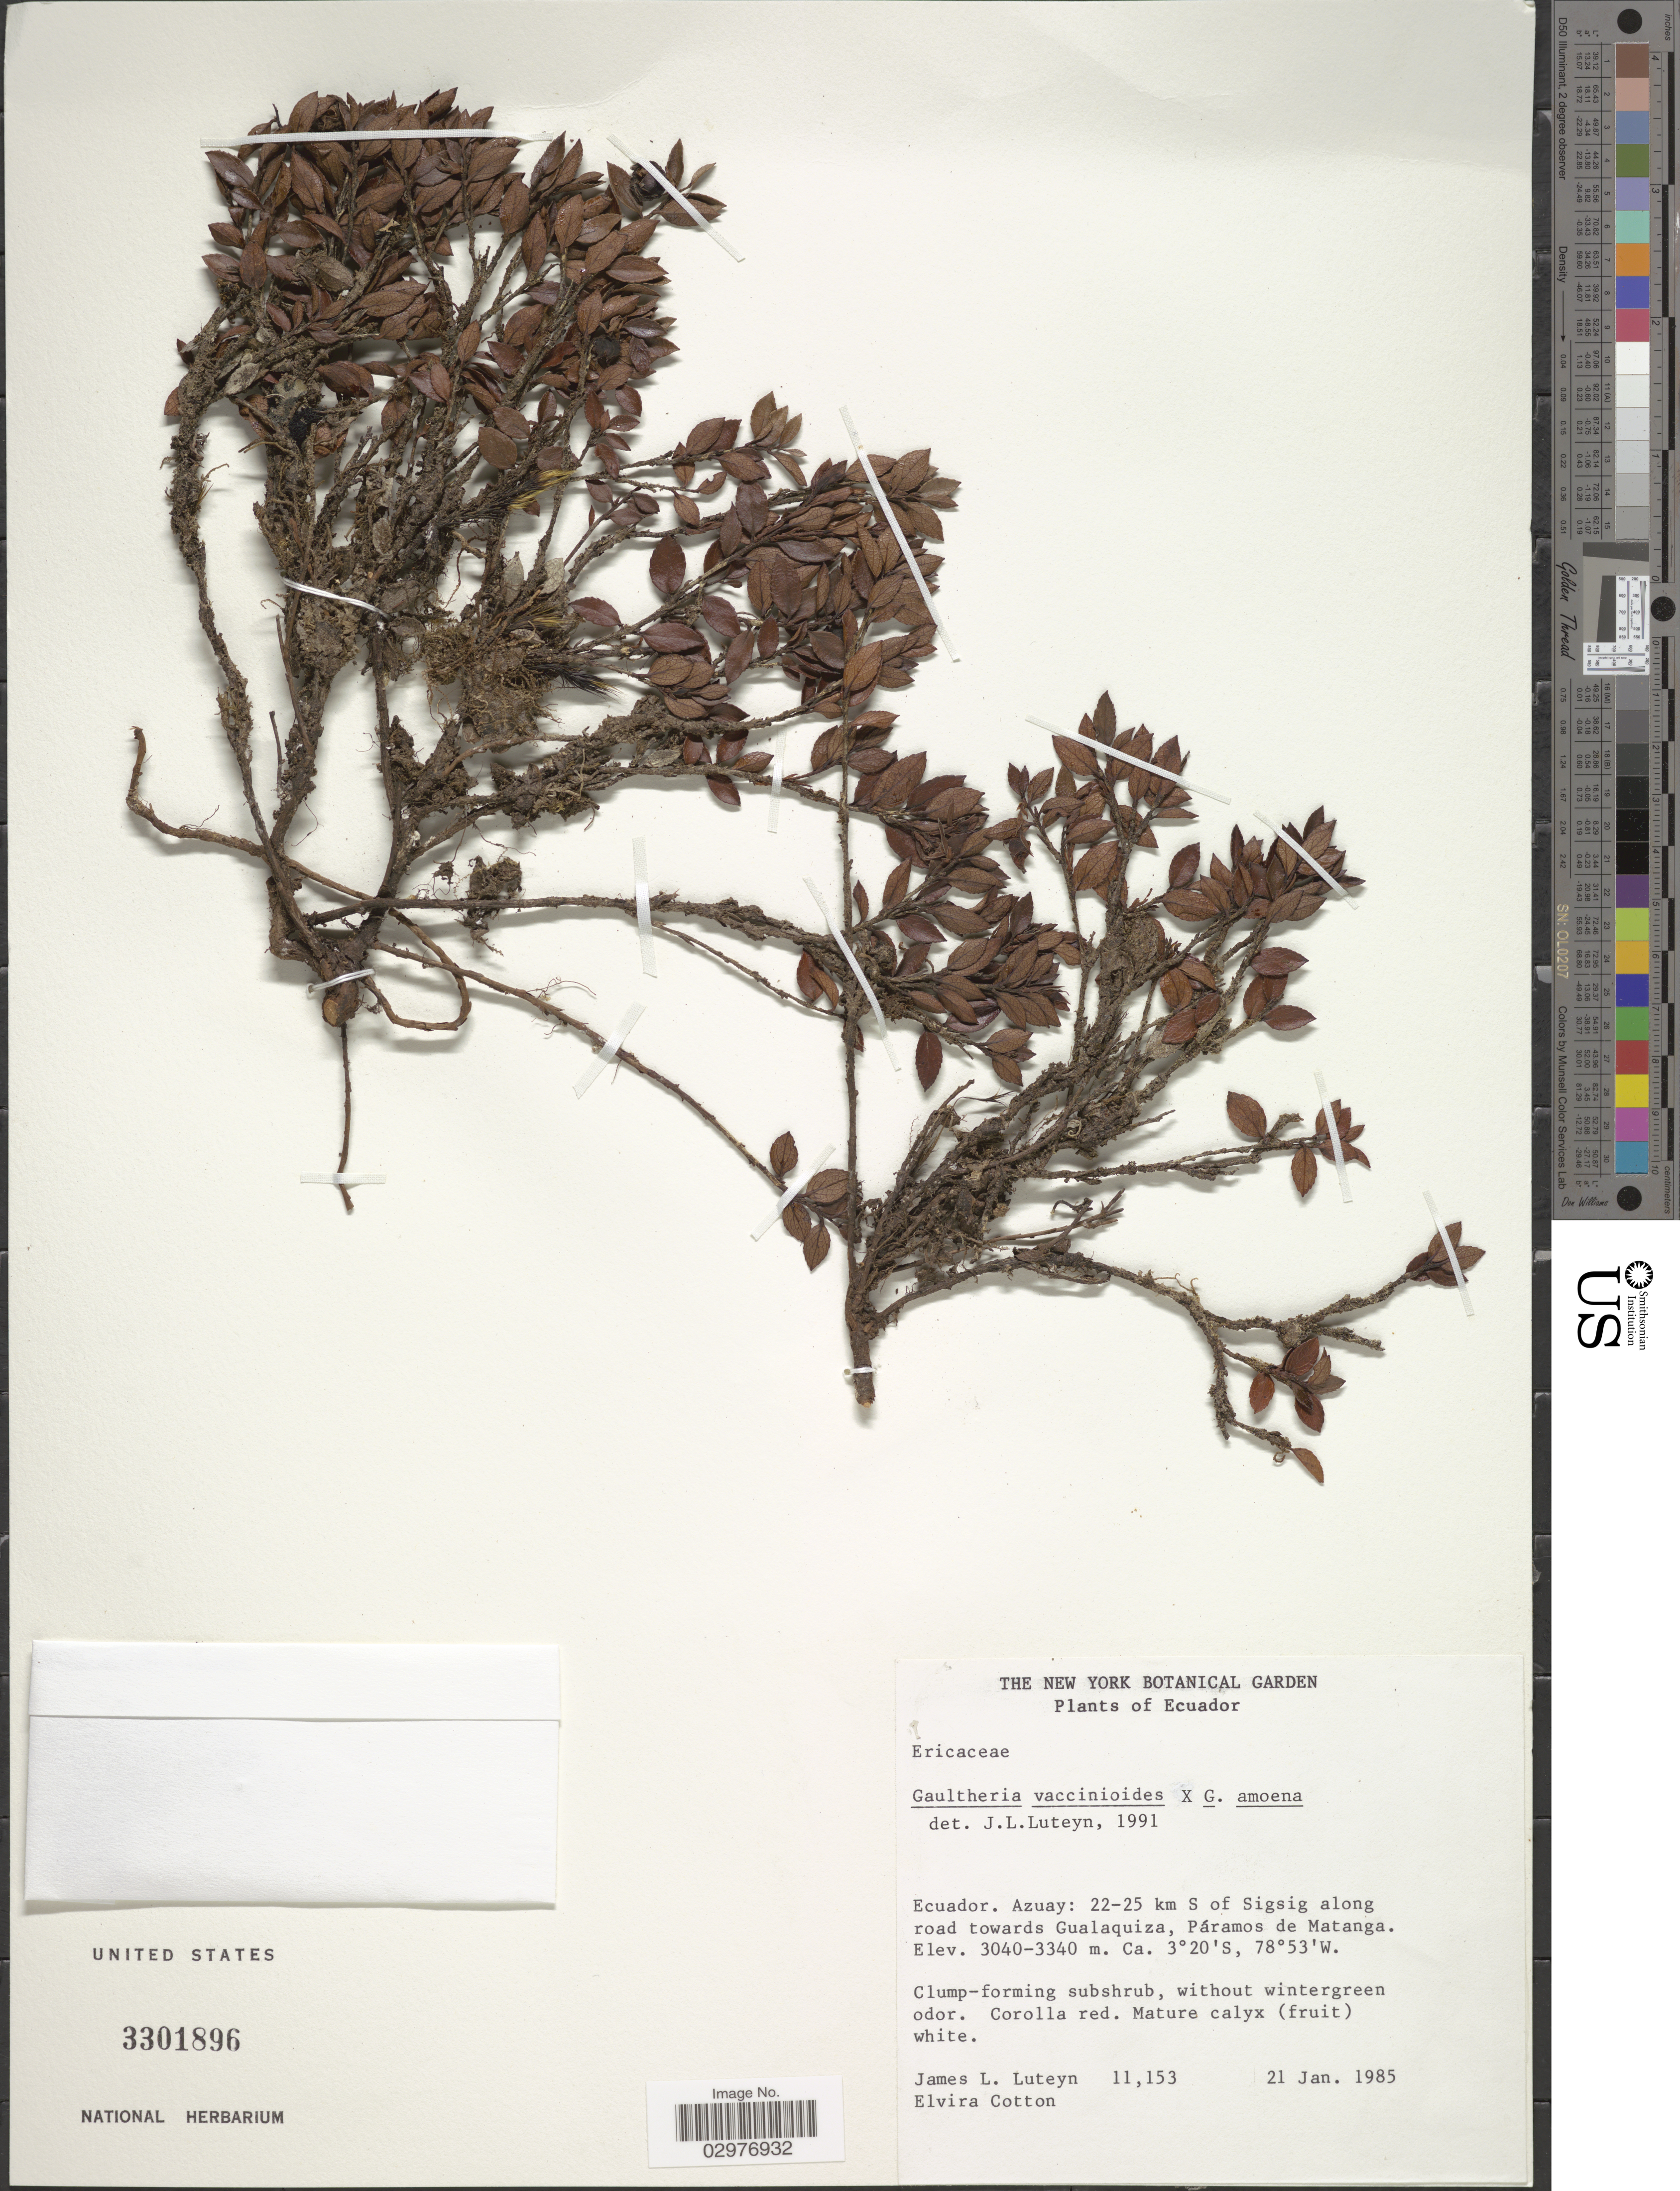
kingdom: Plantae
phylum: Tracheophyta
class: Magnoliopsida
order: Ericales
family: Ericaceae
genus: Gaultheria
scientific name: Gaultheria vaccinioides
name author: Wedd.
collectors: J. L. Luteyn & E. Cotton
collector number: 11153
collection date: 1985-01-21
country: Ecuador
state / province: Azuay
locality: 22-25 km S of Sigsig along road towards Gualaquiza, Páramos de Matanga.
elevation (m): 3040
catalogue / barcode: US 3301896